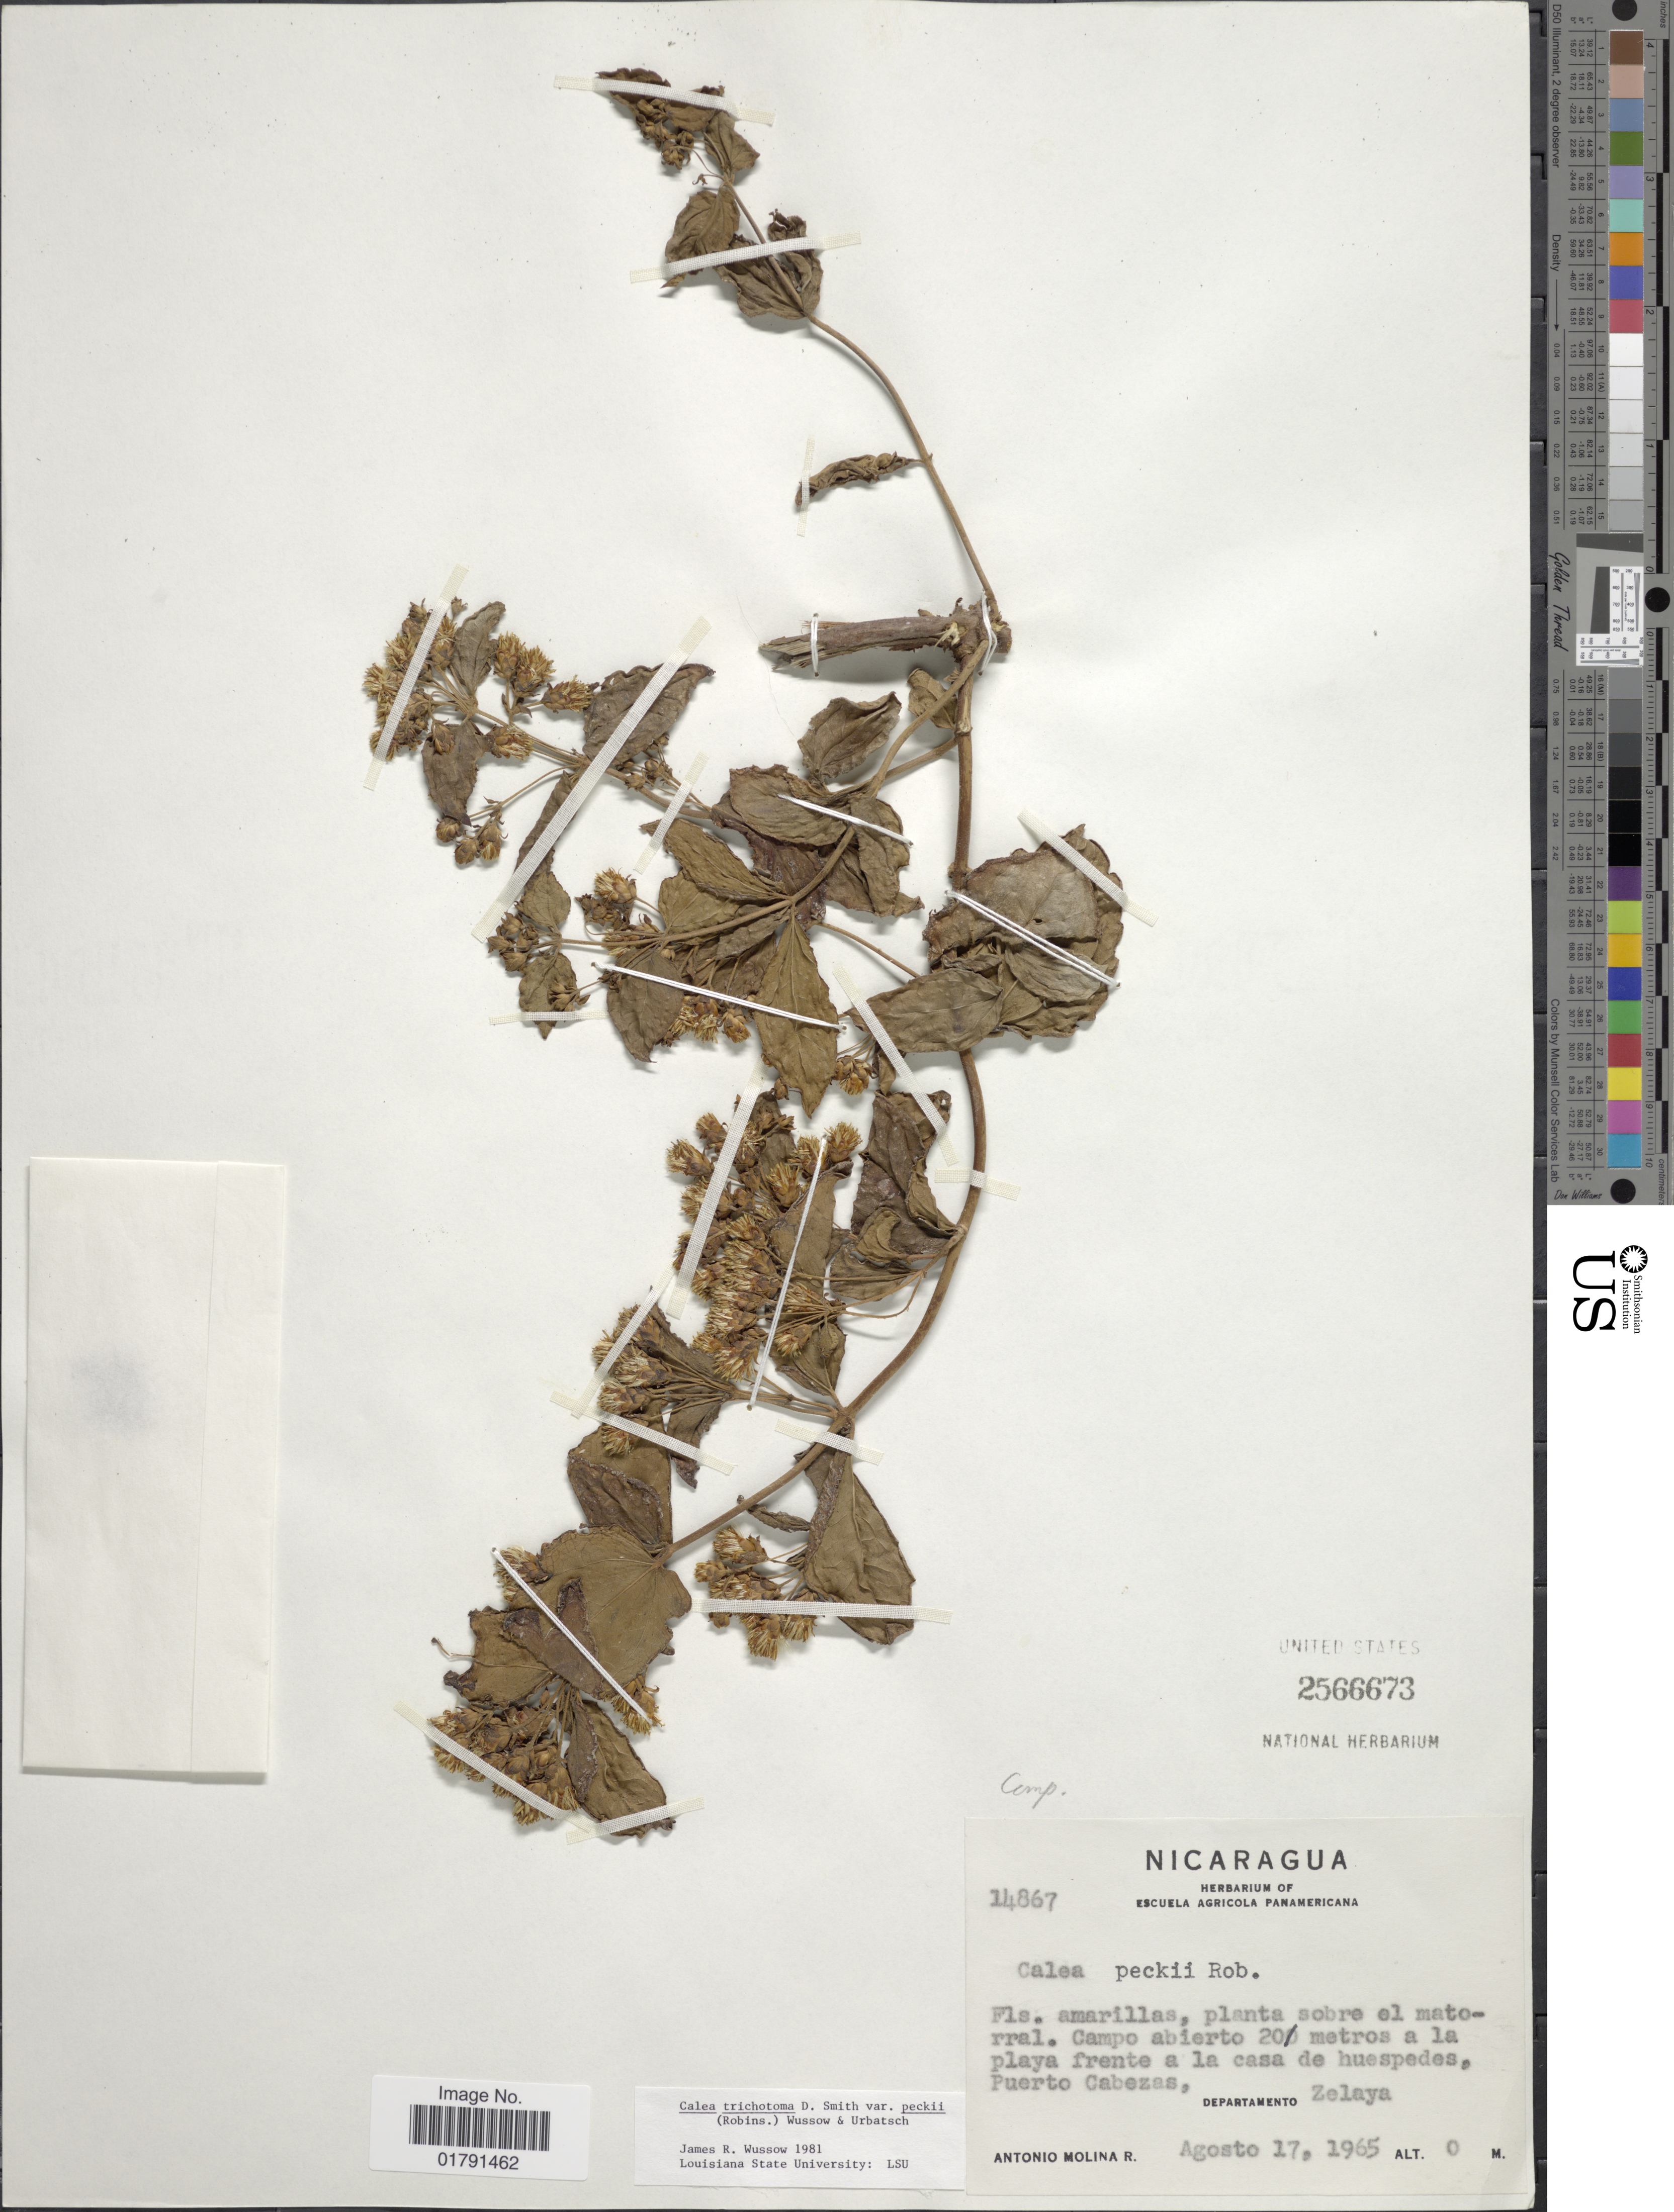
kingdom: Plantae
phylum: Tracheophyta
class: Magnoliopsida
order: Asterales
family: Asteraceae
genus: Calea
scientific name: Calea trichotoma var. peckii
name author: Wussow &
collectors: A. Molina R.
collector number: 14867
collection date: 1965-08-17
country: Nicaragua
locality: Campo abierto 20 metros a la playa frente a la casa de huespedes Puerto Cabezas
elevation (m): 0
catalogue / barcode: US 2566673